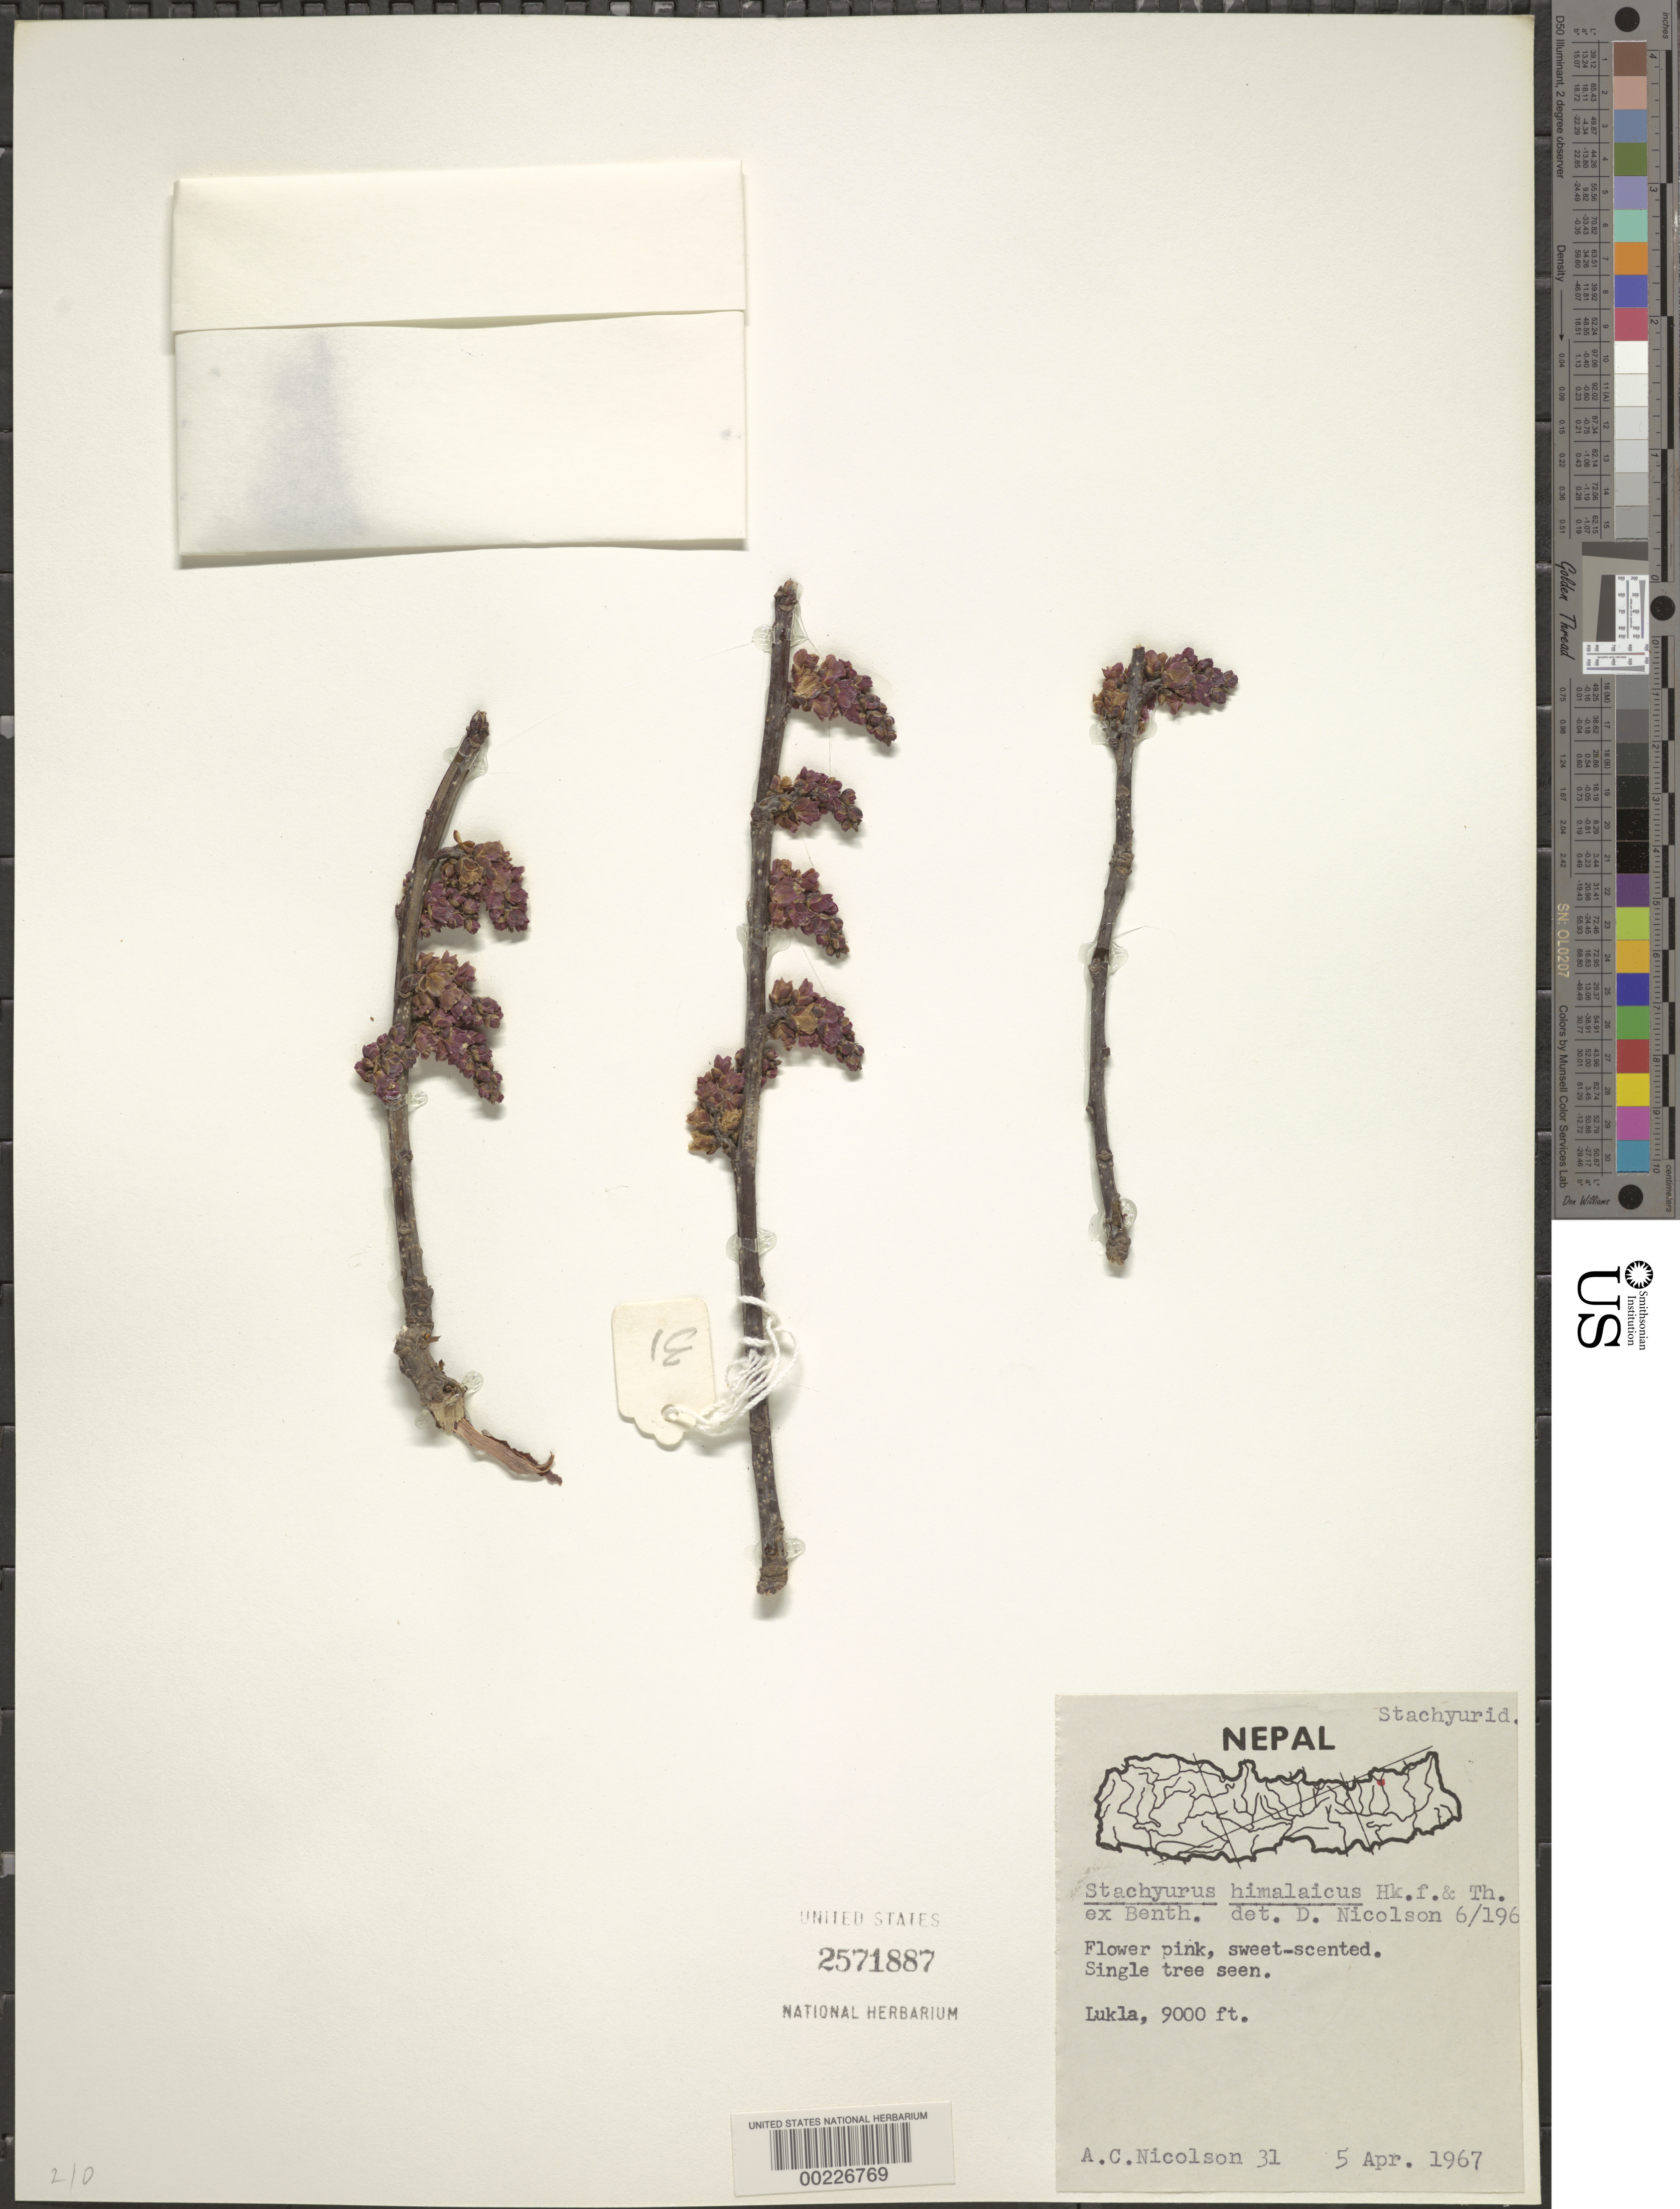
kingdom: Plantae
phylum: Tracheophyta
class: Magnoliopsida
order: Crossosomatales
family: Stachyuraceae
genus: Stachyurus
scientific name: Stachyurus himalaicus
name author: Hook. f. & Thomson ex Benth.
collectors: D. H. Nicolson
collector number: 31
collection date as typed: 05 Apr 1967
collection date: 1967-04-05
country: Nepal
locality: Lukla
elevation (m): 2743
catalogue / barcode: US 2571587